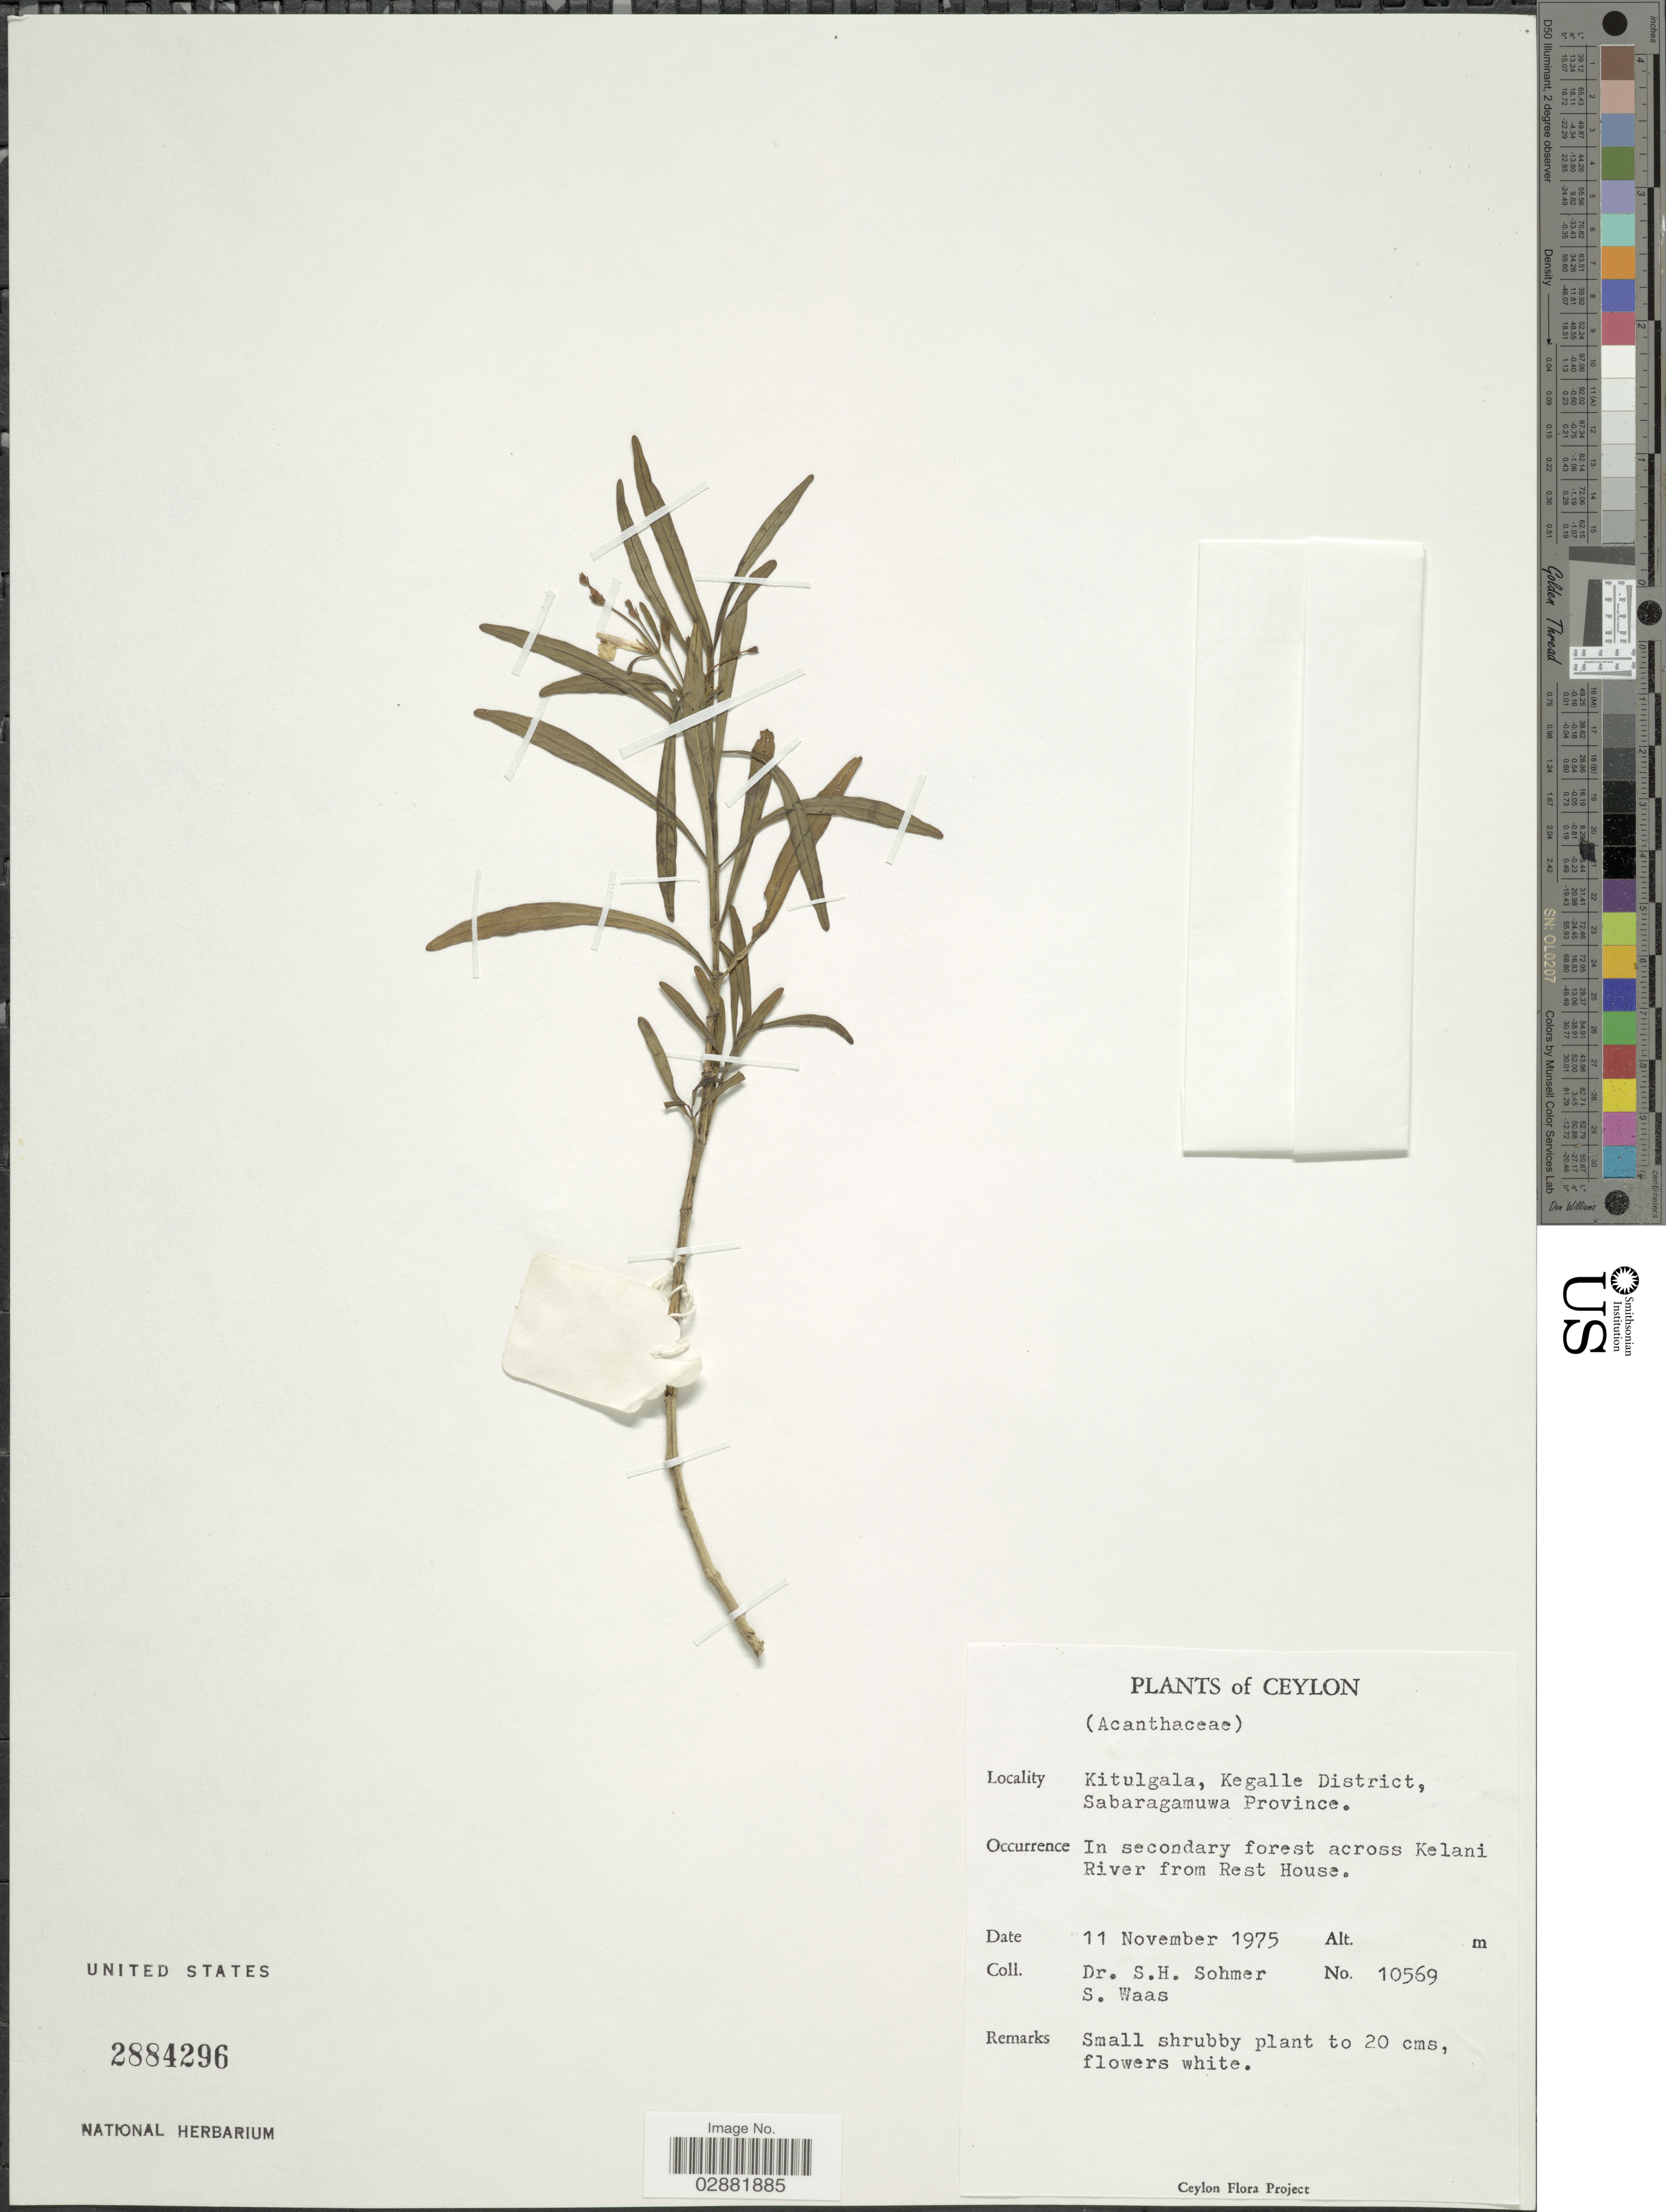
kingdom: Plantae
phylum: Tracheophyta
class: Magnoliopsida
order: Lamiales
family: Acanthaceae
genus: Justicia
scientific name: Justicia hookeriana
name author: T. Anderson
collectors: S. H. Sohmer & S. Waas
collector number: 10569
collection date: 1975-11-11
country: Sri Lanka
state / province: Sabaragamuwa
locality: Ceylon, Kitulgala, Kegalle District, In secondary forest across Kelani River from Rest House.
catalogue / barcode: US 2884296